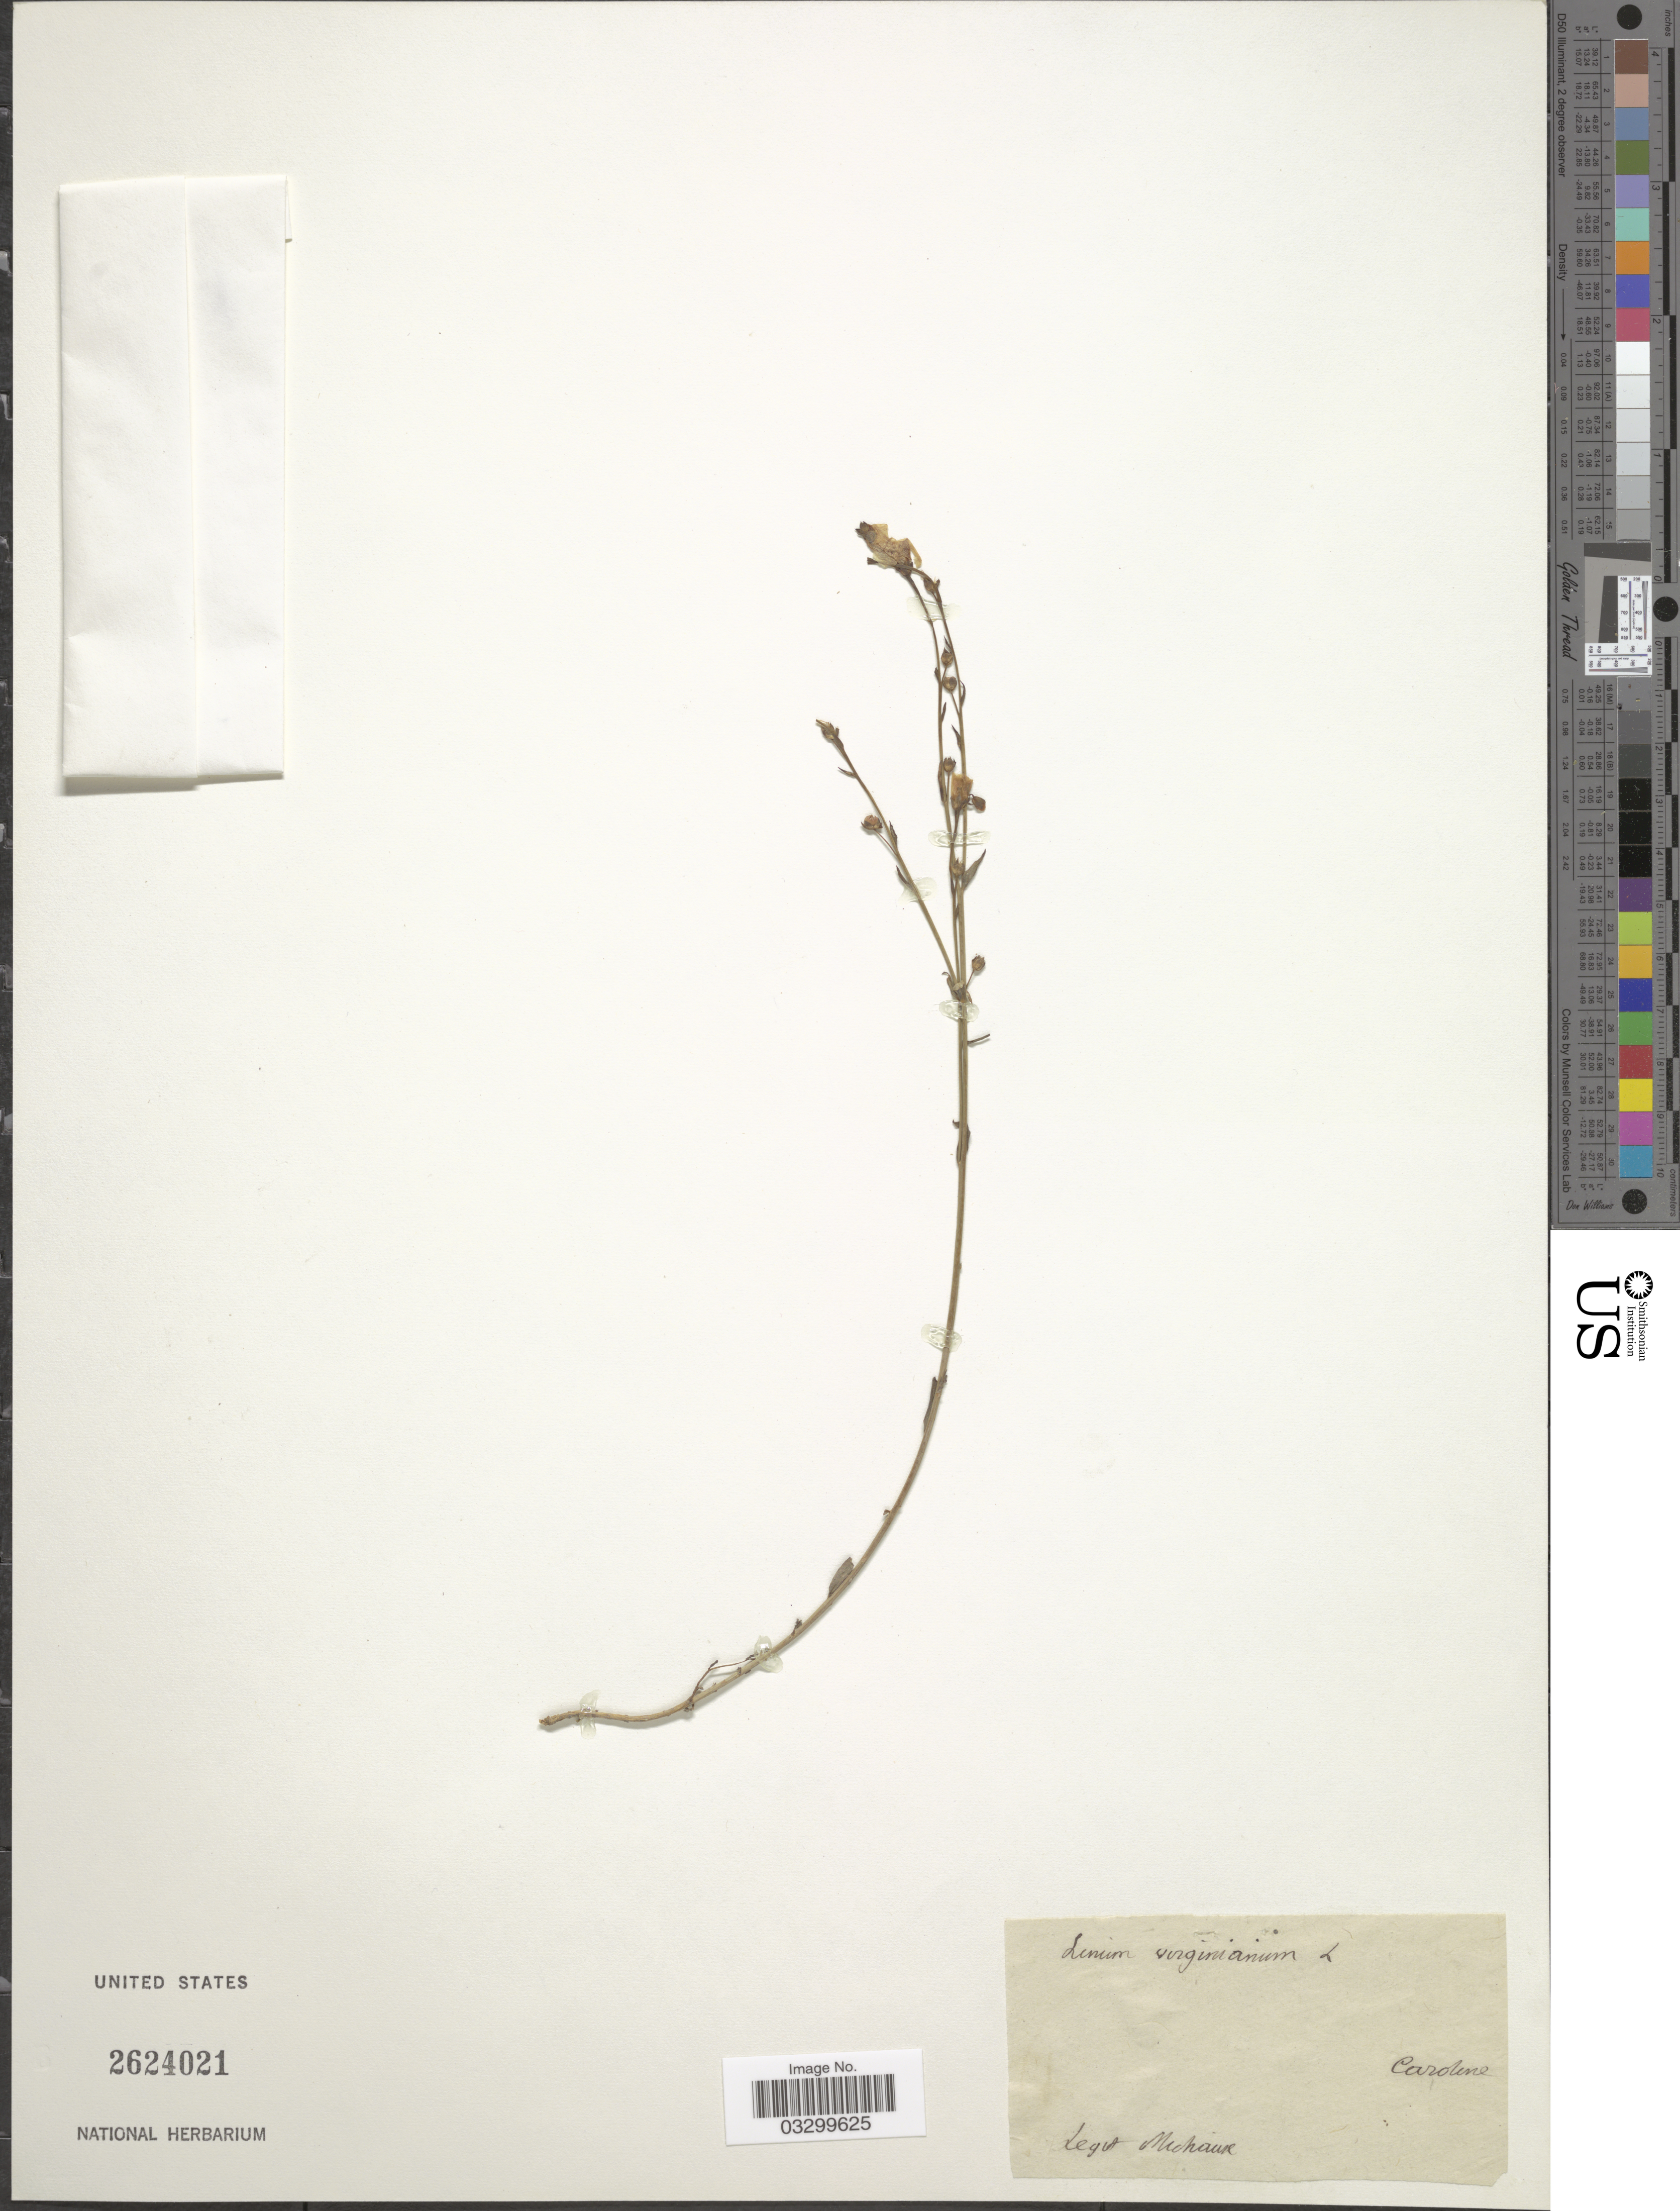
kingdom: Plantae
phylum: Tracheophyta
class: Magnoliopsida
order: Malpighiales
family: Linaceae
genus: Linum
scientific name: Linum virginianum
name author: L.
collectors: Michaux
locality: Caroline.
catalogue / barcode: US 2624021